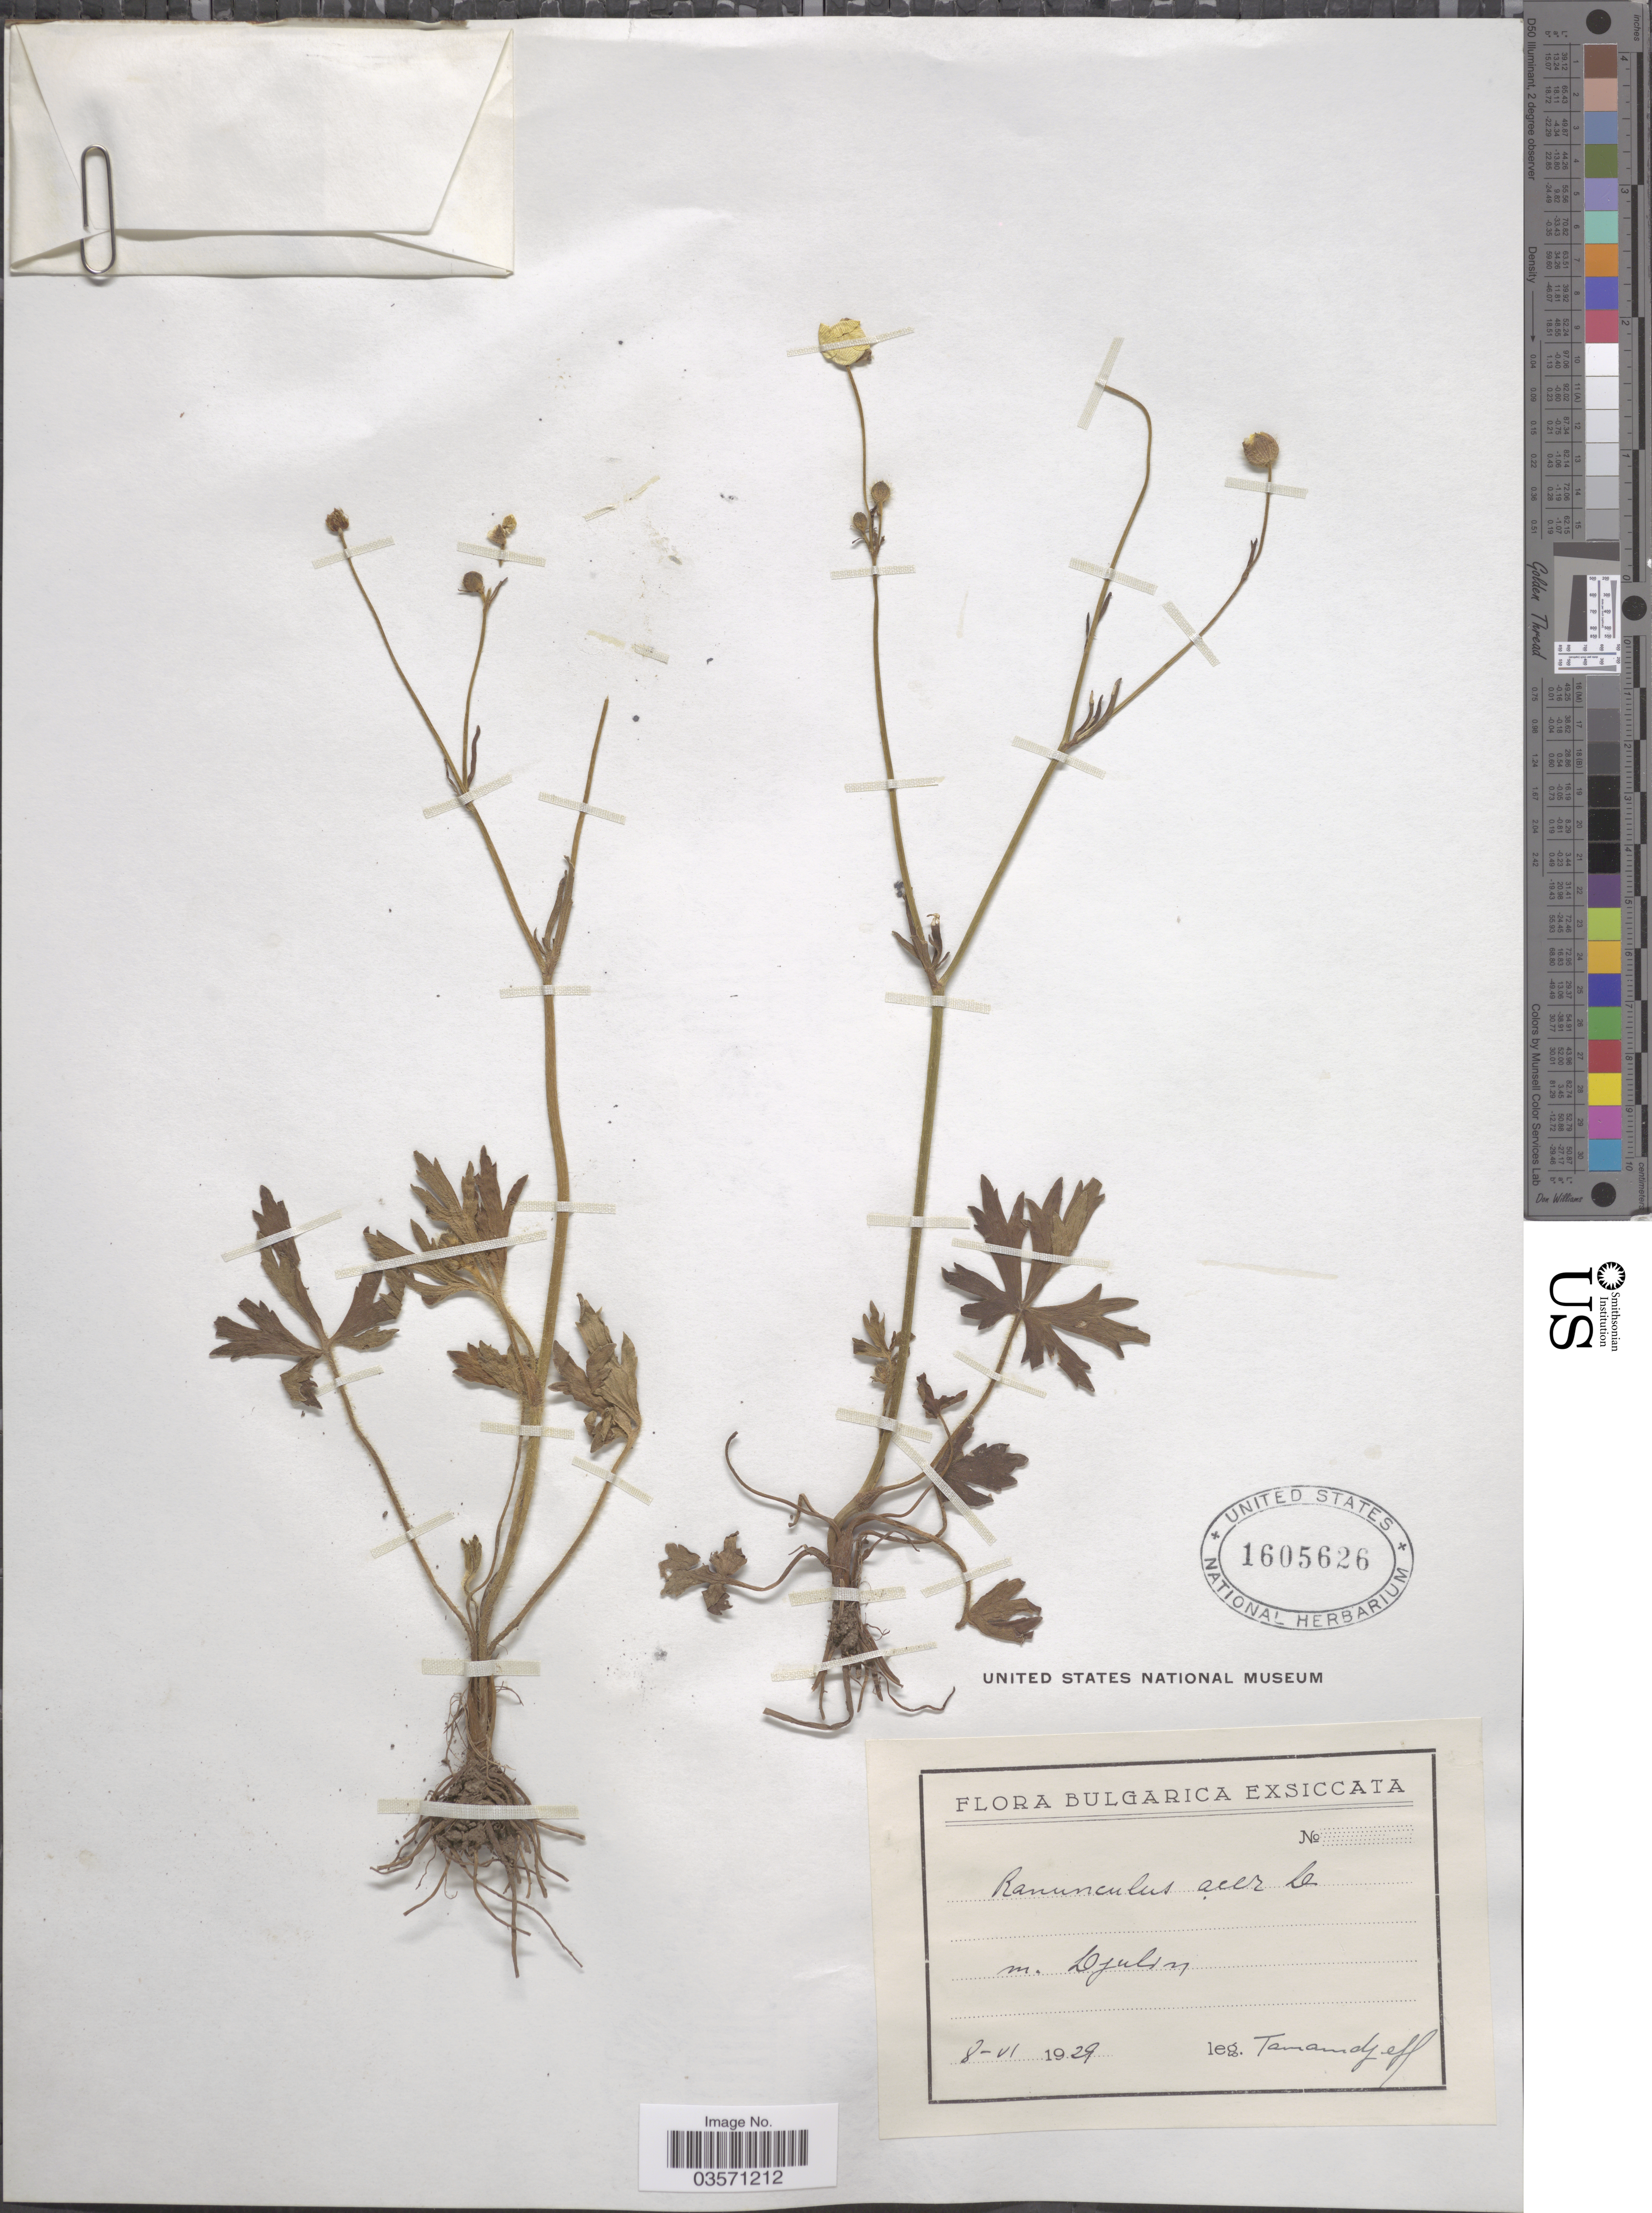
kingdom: Plantae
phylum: Tracheophyta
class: Magnoliopsida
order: Ranunculales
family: Ranunculaceae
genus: Ranunculus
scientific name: Ranunculus acer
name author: L.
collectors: -. Tamandjeff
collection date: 1929-06-08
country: Bulgaria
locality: M. Djulon [interpreted].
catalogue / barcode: US 1605626